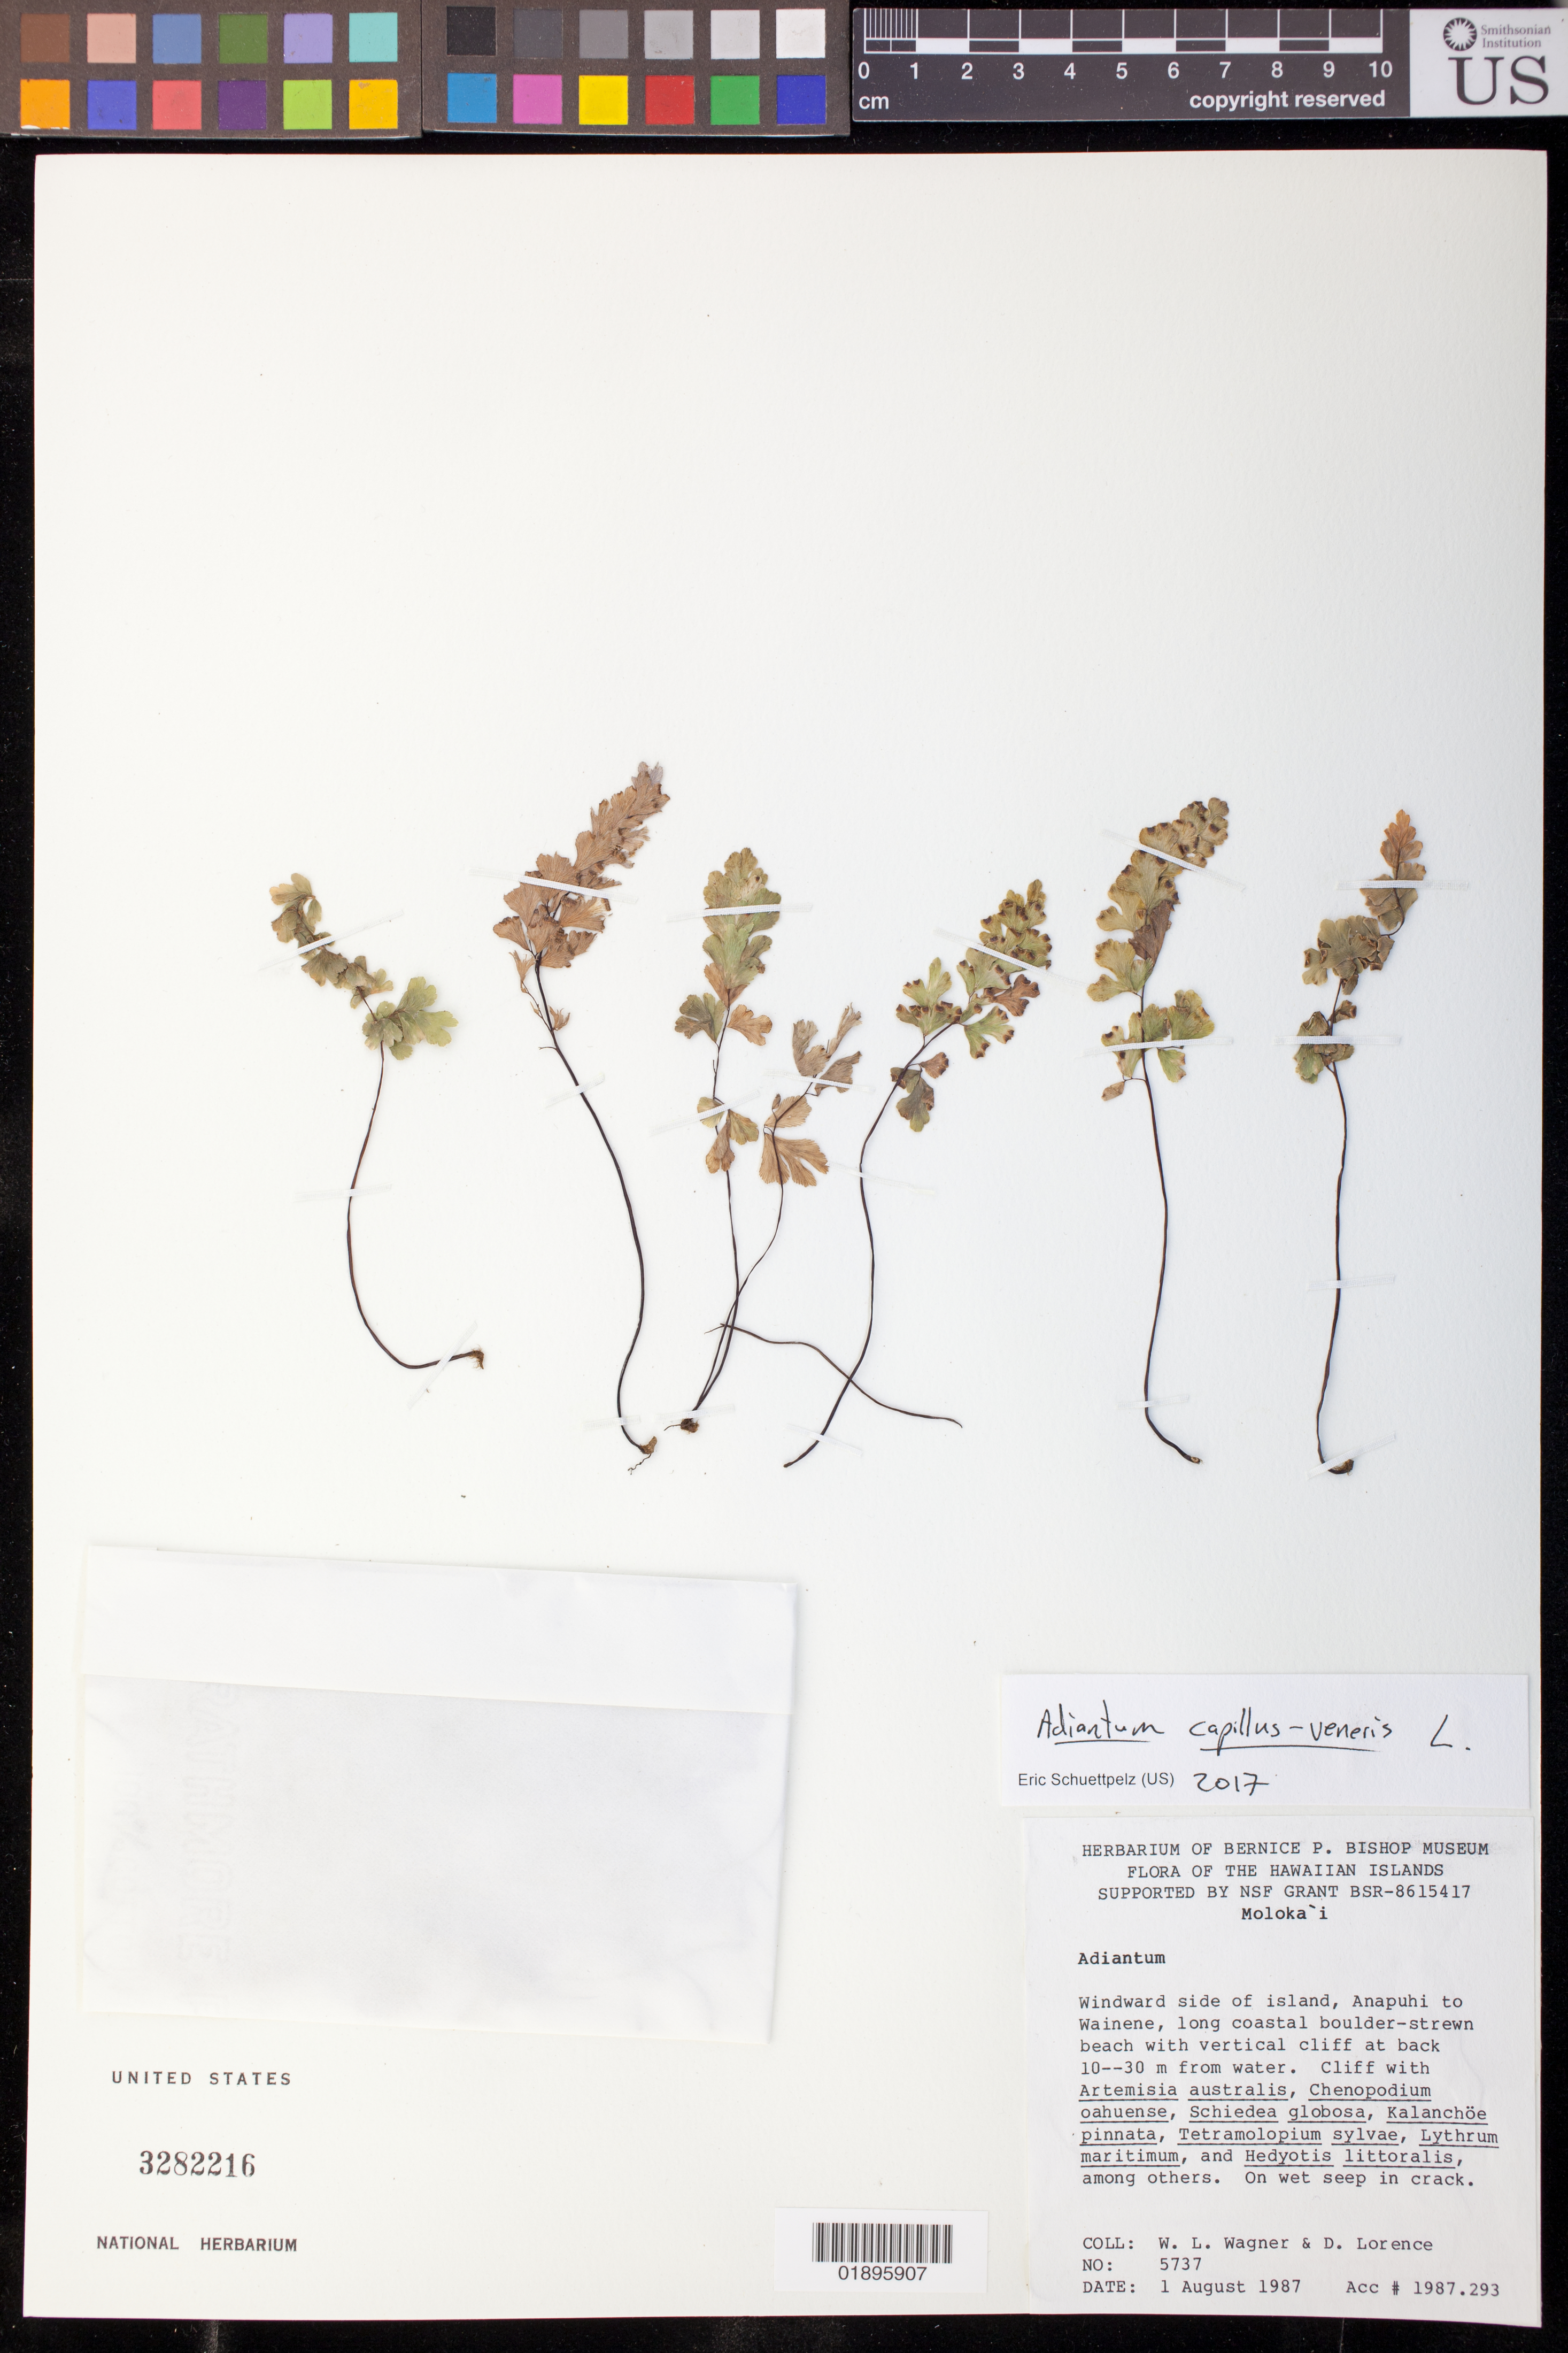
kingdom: Plantae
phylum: Tracheophyta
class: Polypodiopsida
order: Polypodiales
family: Pteridaceae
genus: Adiantum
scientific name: Adiantum capillus-veneris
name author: L.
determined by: Schuettpelz, E., (US), Smithsonian Institution - National Museum of Natural History (UNITED STATES)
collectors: W. L. Wagner & D. Lorence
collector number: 5737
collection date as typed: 1 Aug 1987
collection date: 1987-08-01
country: United States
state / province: Hawaii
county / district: Maui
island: Moloka'i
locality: Windward side of island, Anapuhi to Wainene, coastal beach with vertical cliff at back 10-30 m from water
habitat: Wet seep in crack of boulder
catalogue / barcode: US 3282216